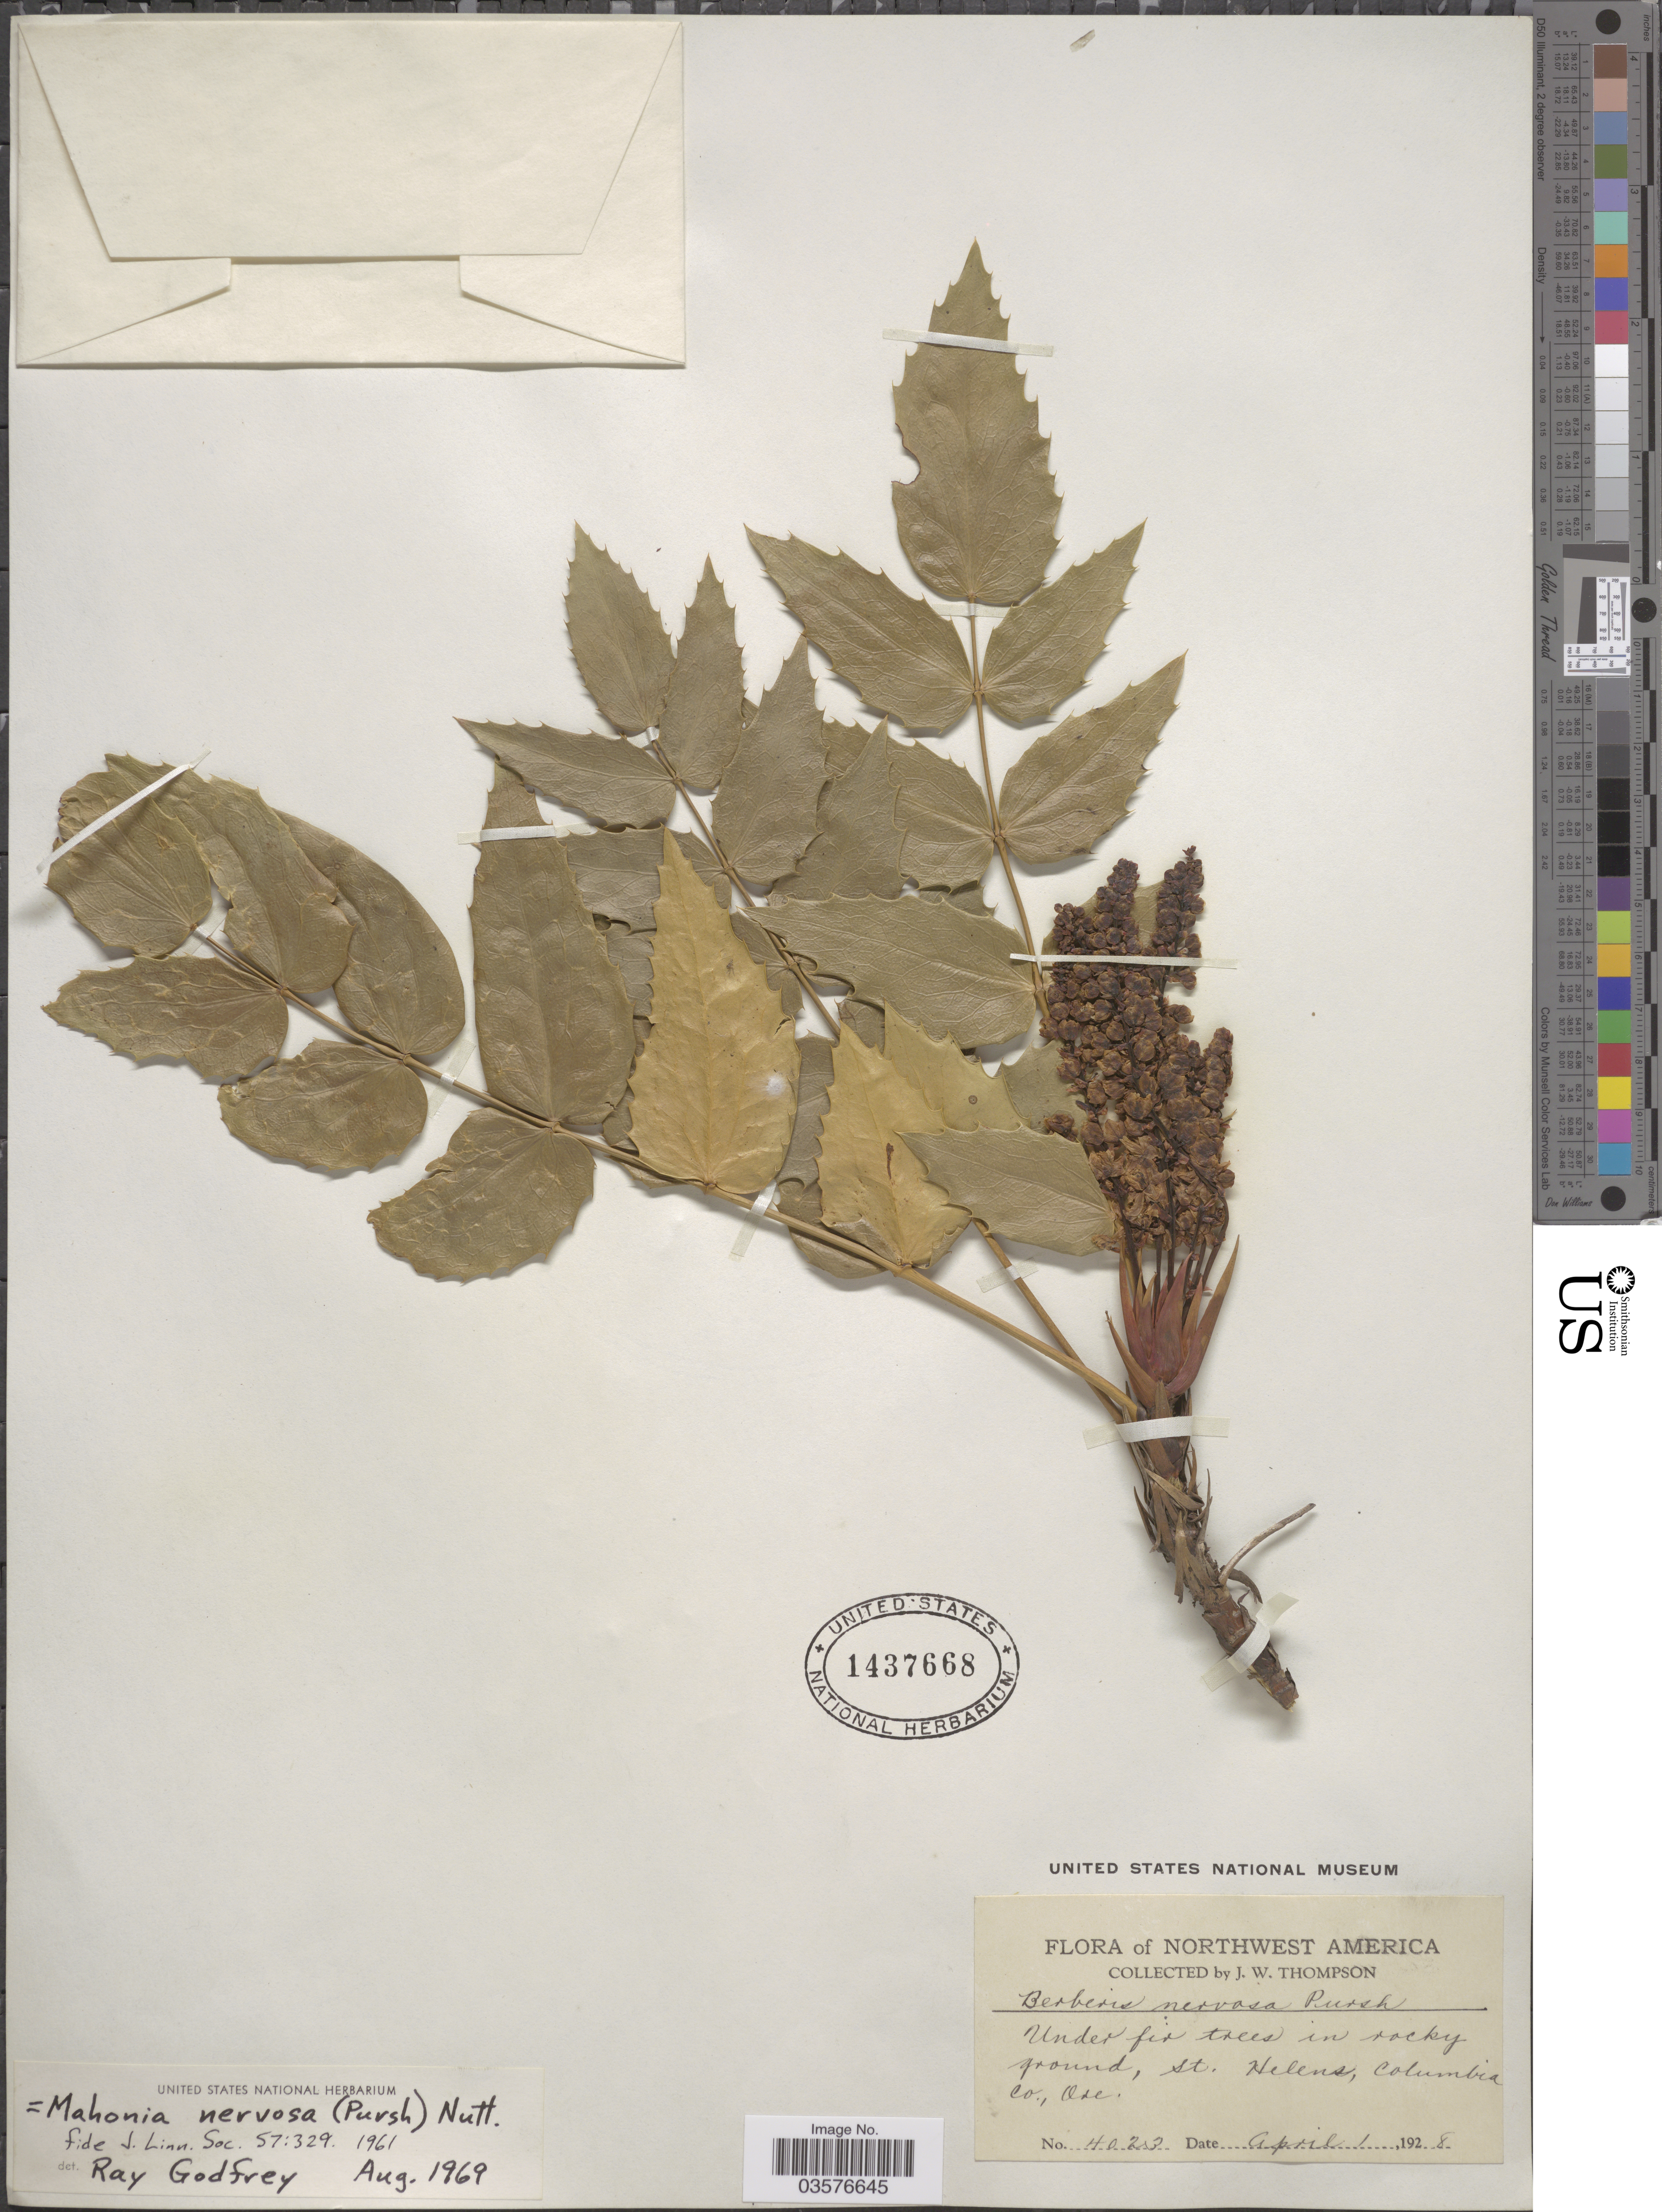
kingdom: Plantae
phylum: Tracheophyta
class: Magnoliopsida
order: Ranunculales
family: Berberidaceae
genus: Mahonia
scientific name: Mahonia nervosa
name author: (Pursh) Nutt.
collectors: J. Thompson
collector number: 4023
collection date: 1928-04-01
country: United States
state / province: Oregon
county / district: Columbia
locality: Northwest America. St. Helens, Columbia Co.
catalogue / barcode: US 1437668